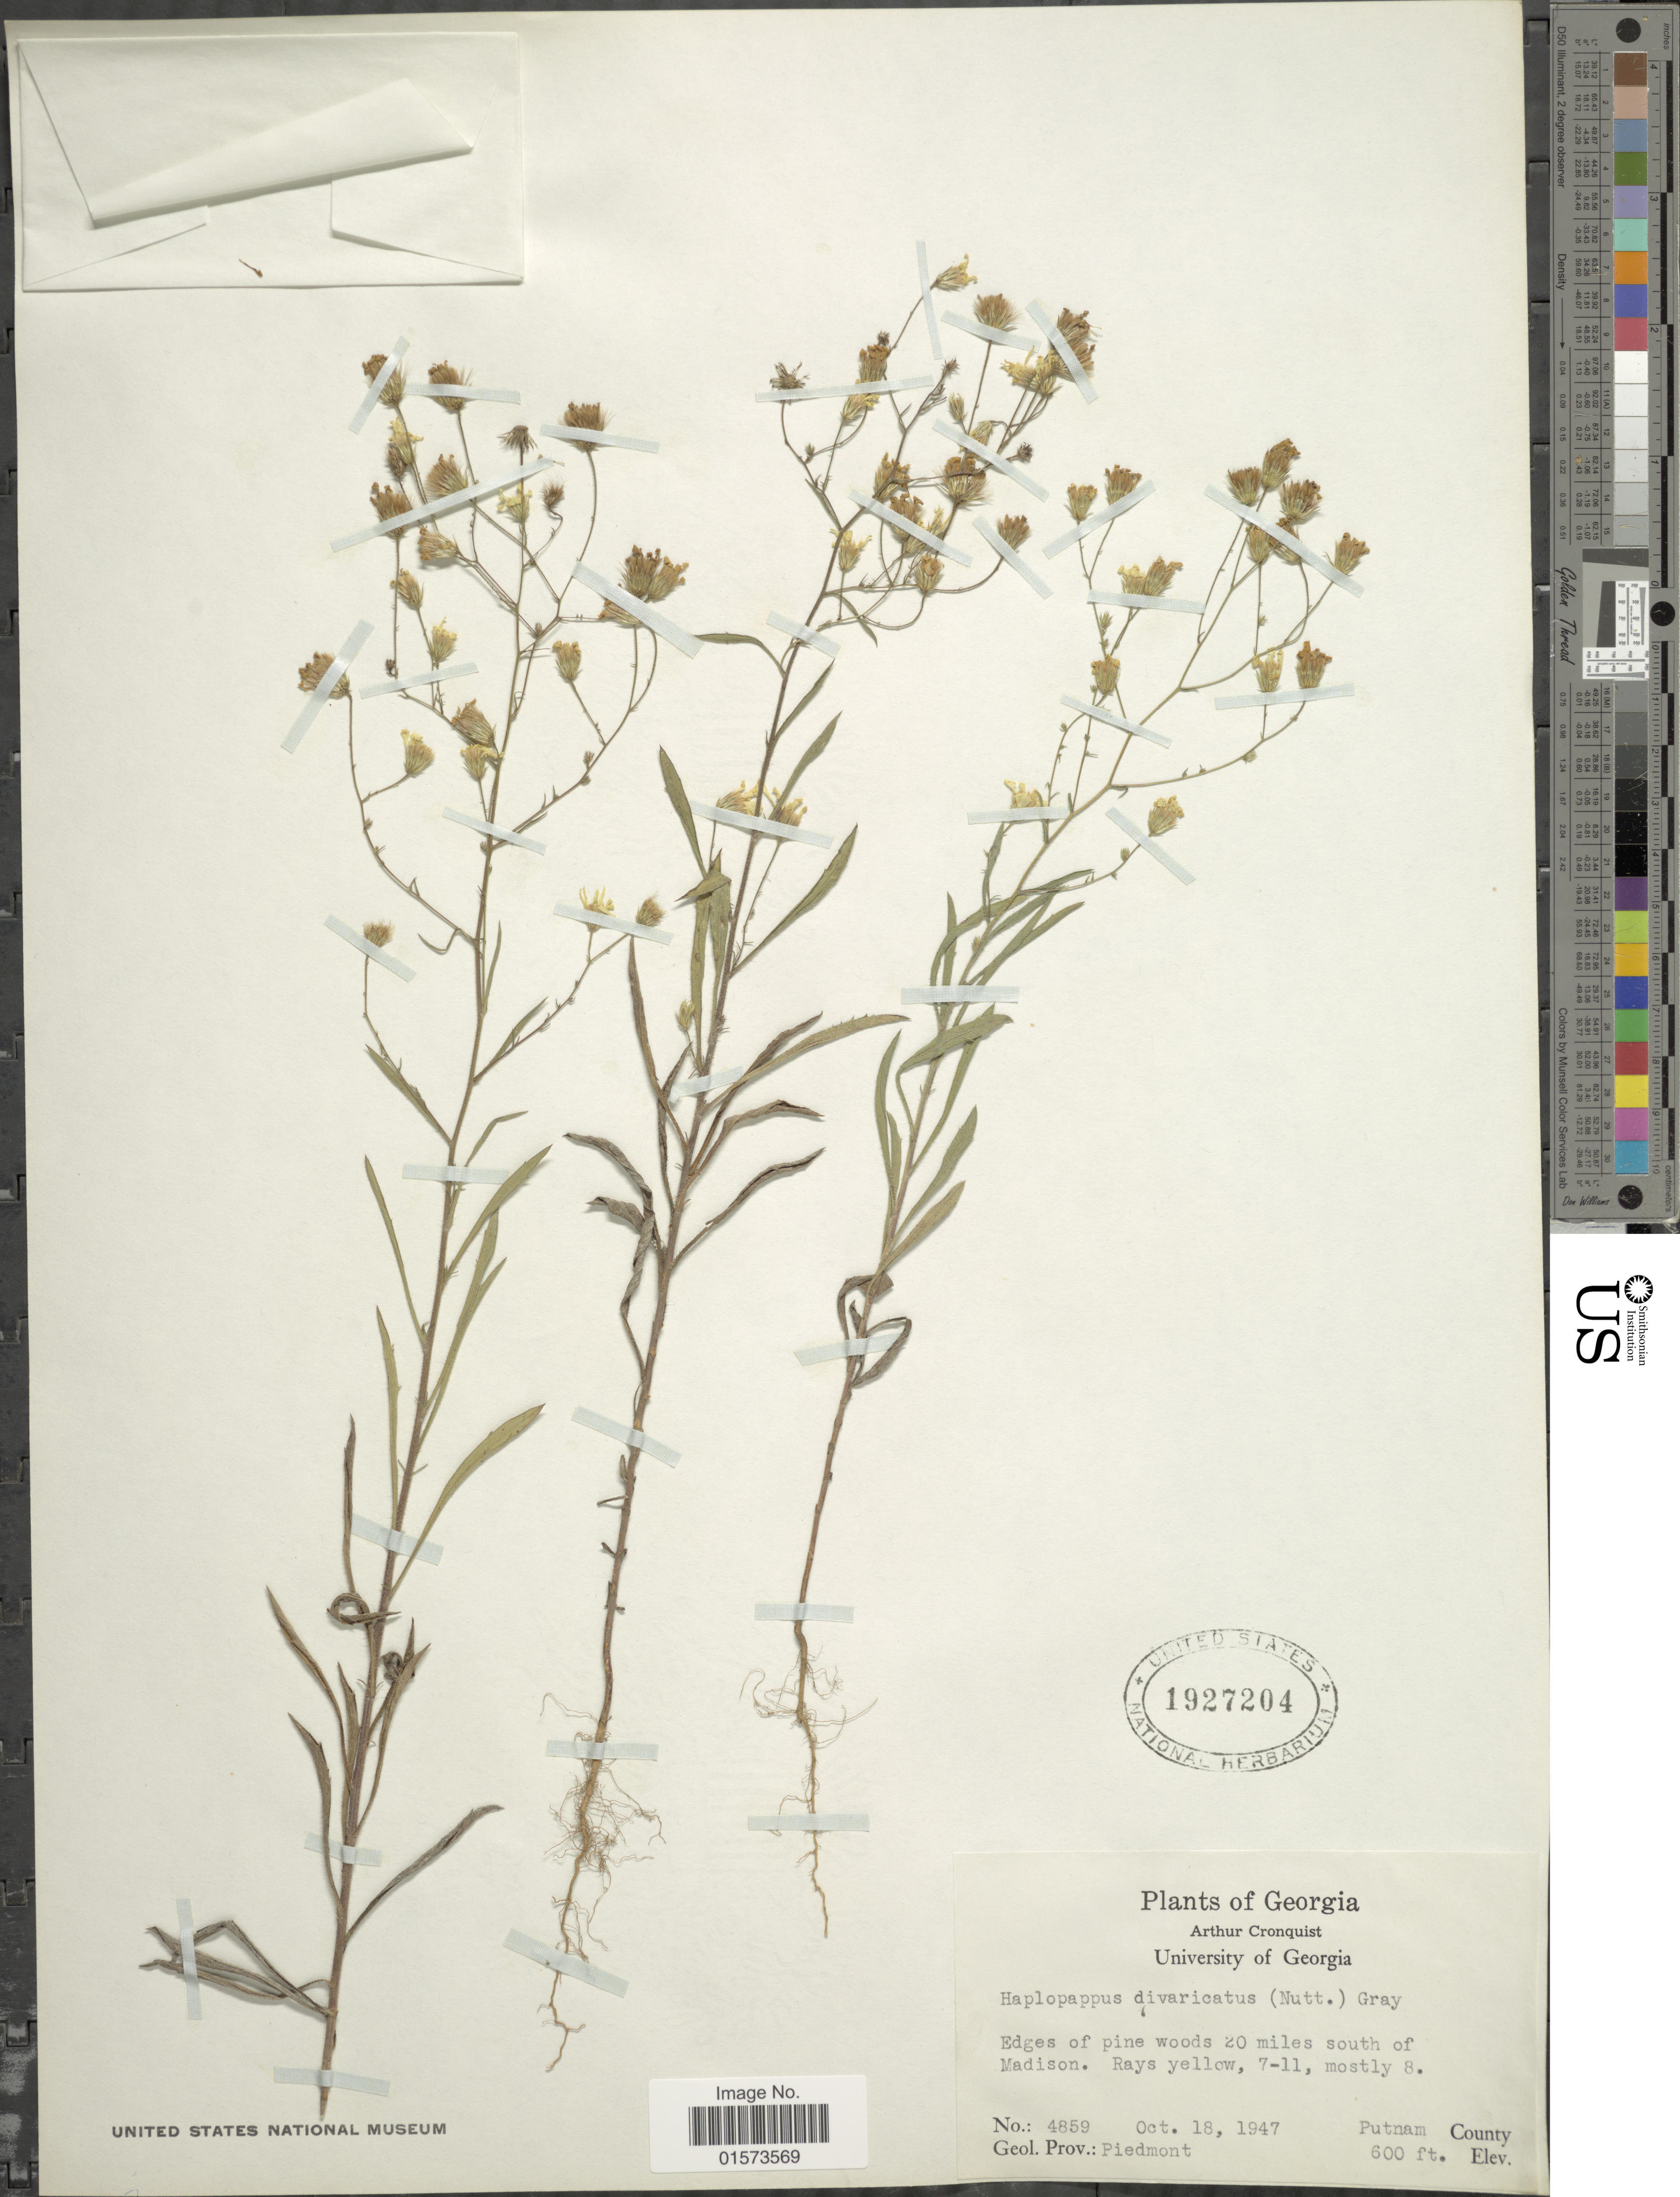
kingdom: Plantae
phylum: Tracheophyta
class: Magnoliopsida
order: Asterales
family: Asteraceae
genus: Croptilon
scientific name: Croptilon divaricatum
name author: (Nutt.) Raf.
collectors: A. J. Cronquist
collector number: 4859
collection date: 1947-10-18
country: United States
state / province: Georgia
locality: Edges of pine woods 20 miles south of Madison, Geol. Prov.: Piedmont, Putnam County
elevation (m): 183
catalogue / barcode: US 1927204